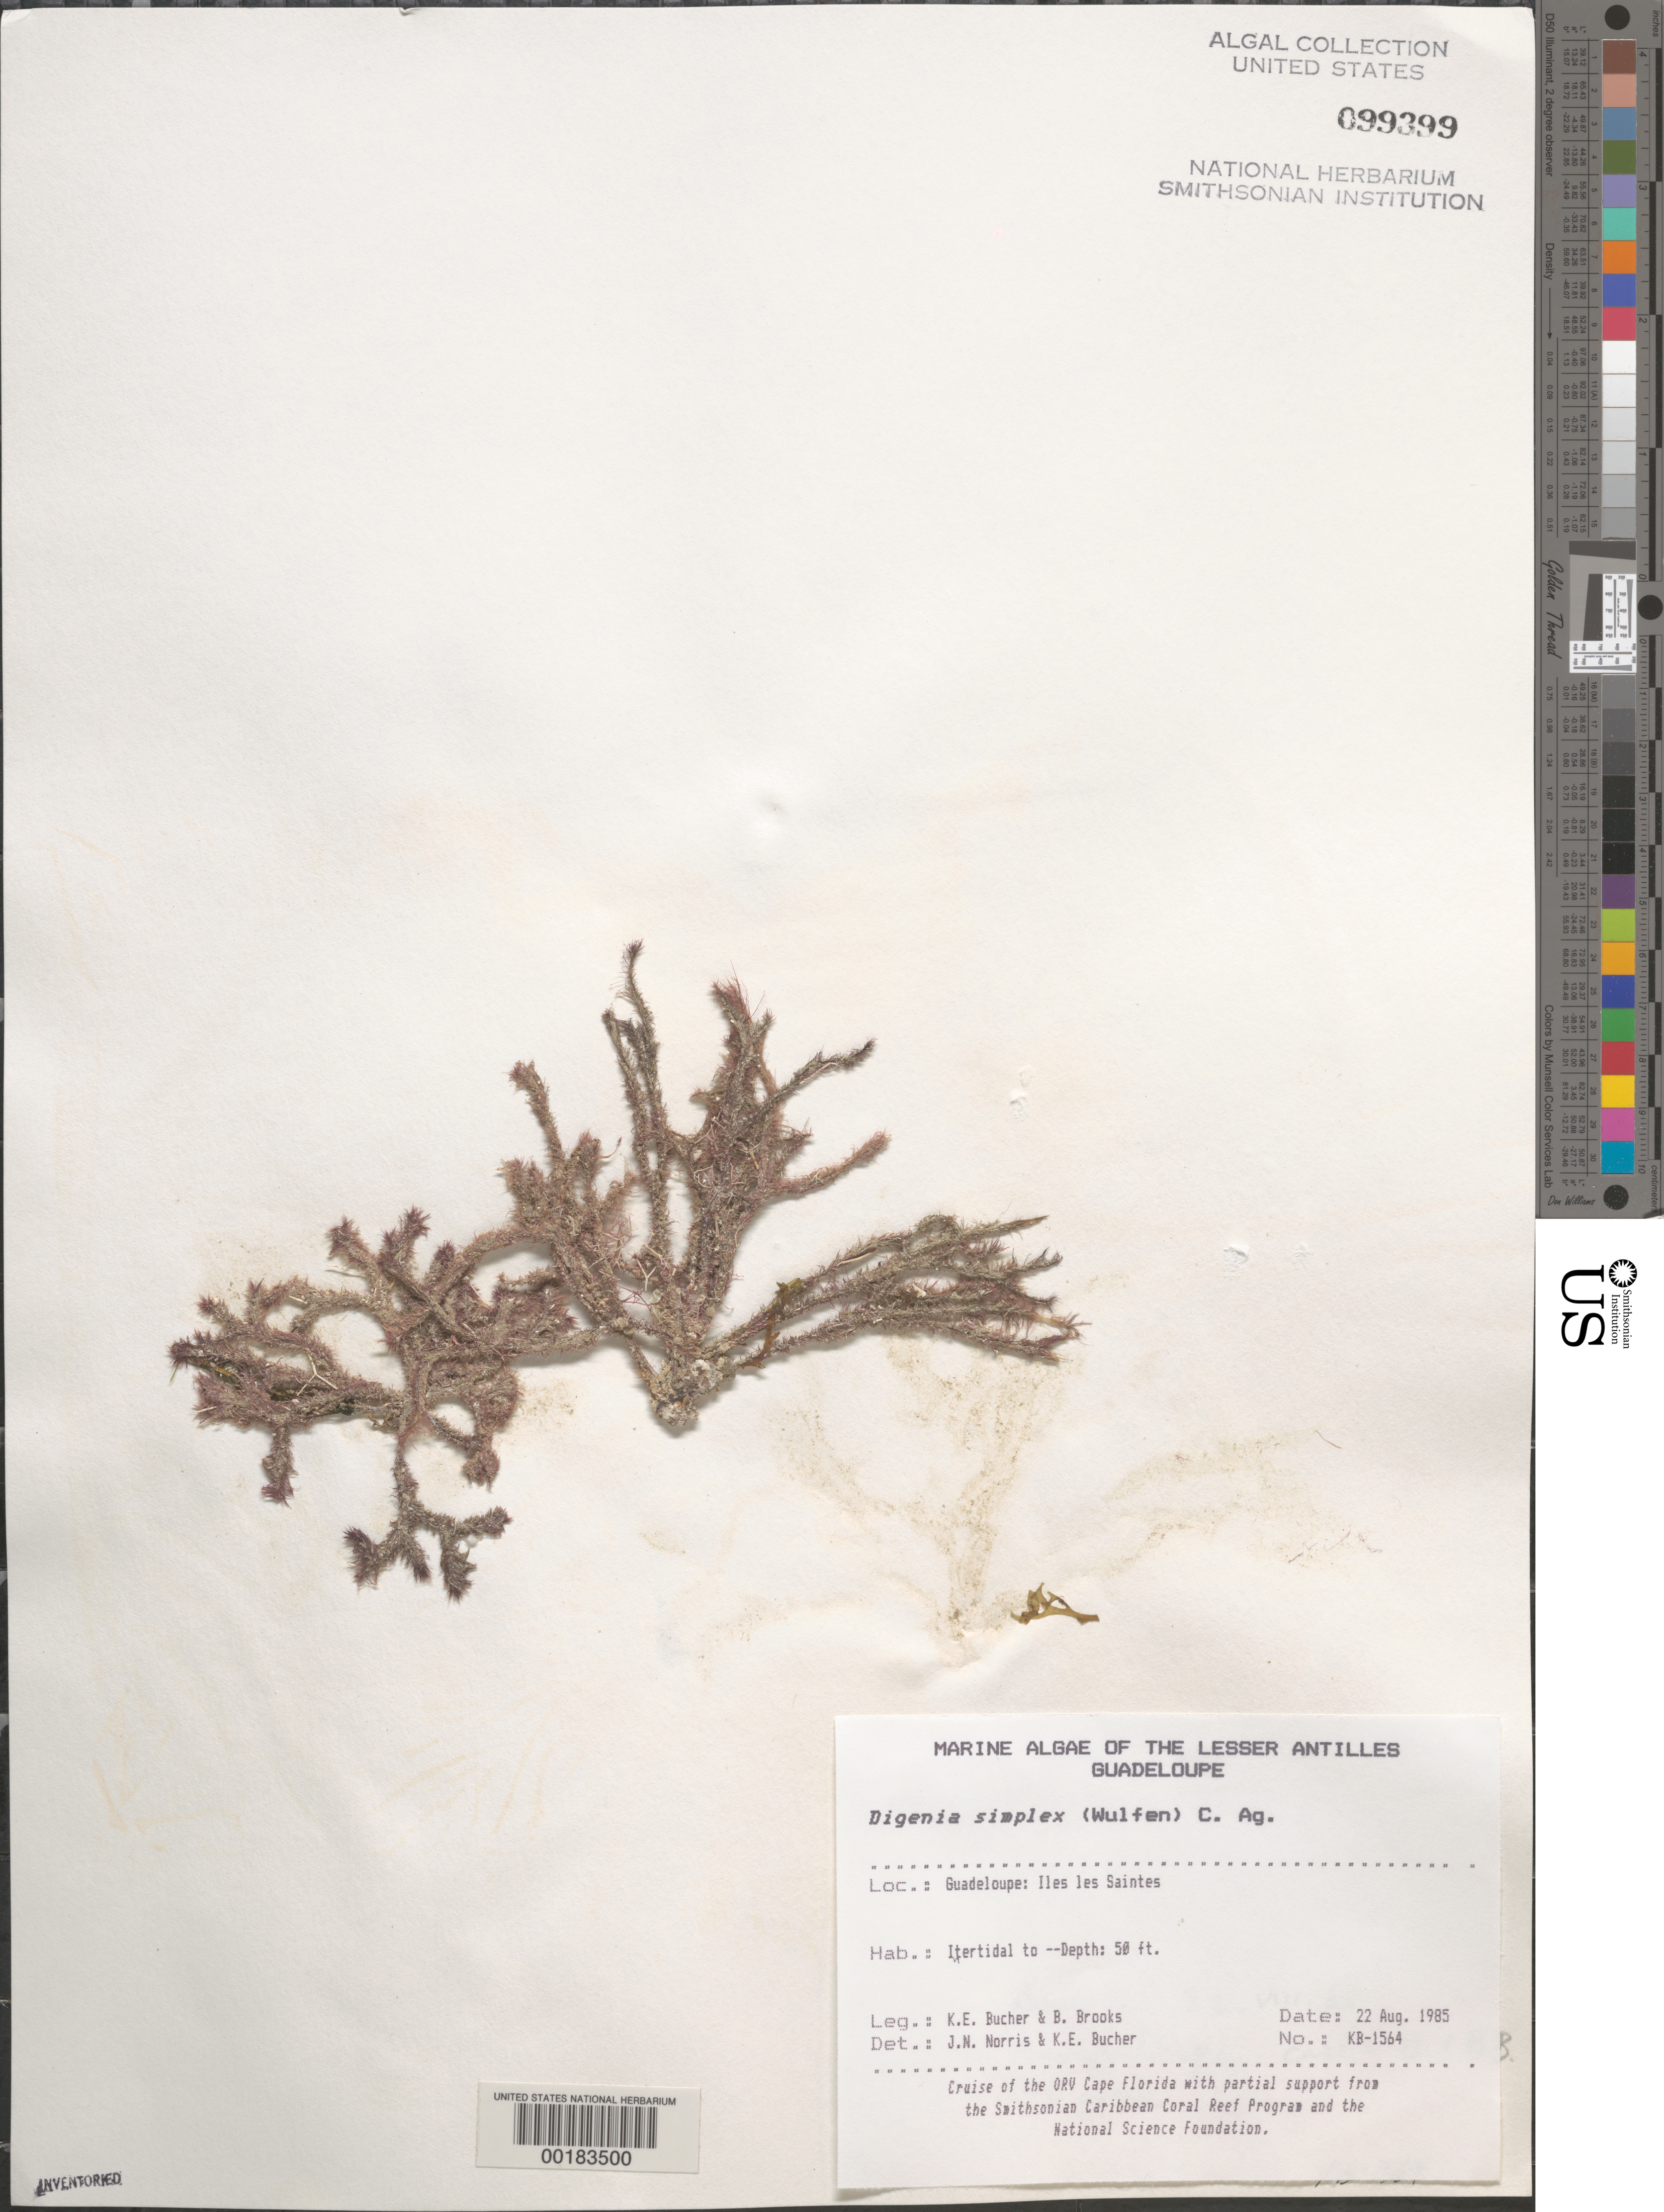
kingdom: Plantae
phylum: Rhodophyta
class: Florideophyceae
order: Ceramiales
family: Rhodomelaceae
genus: Digenea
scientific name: Digenea simplex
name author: (Wulfen) C. Agardh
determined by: Norris, J. N.; Bucher, K. E.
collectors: K. E. Bucher & B. Brooks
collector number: Kb-1564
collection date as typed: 22 Aug 1985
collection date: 1985-08-22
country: Guadeloupe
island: Iles des Saintes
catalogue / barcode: US 99399